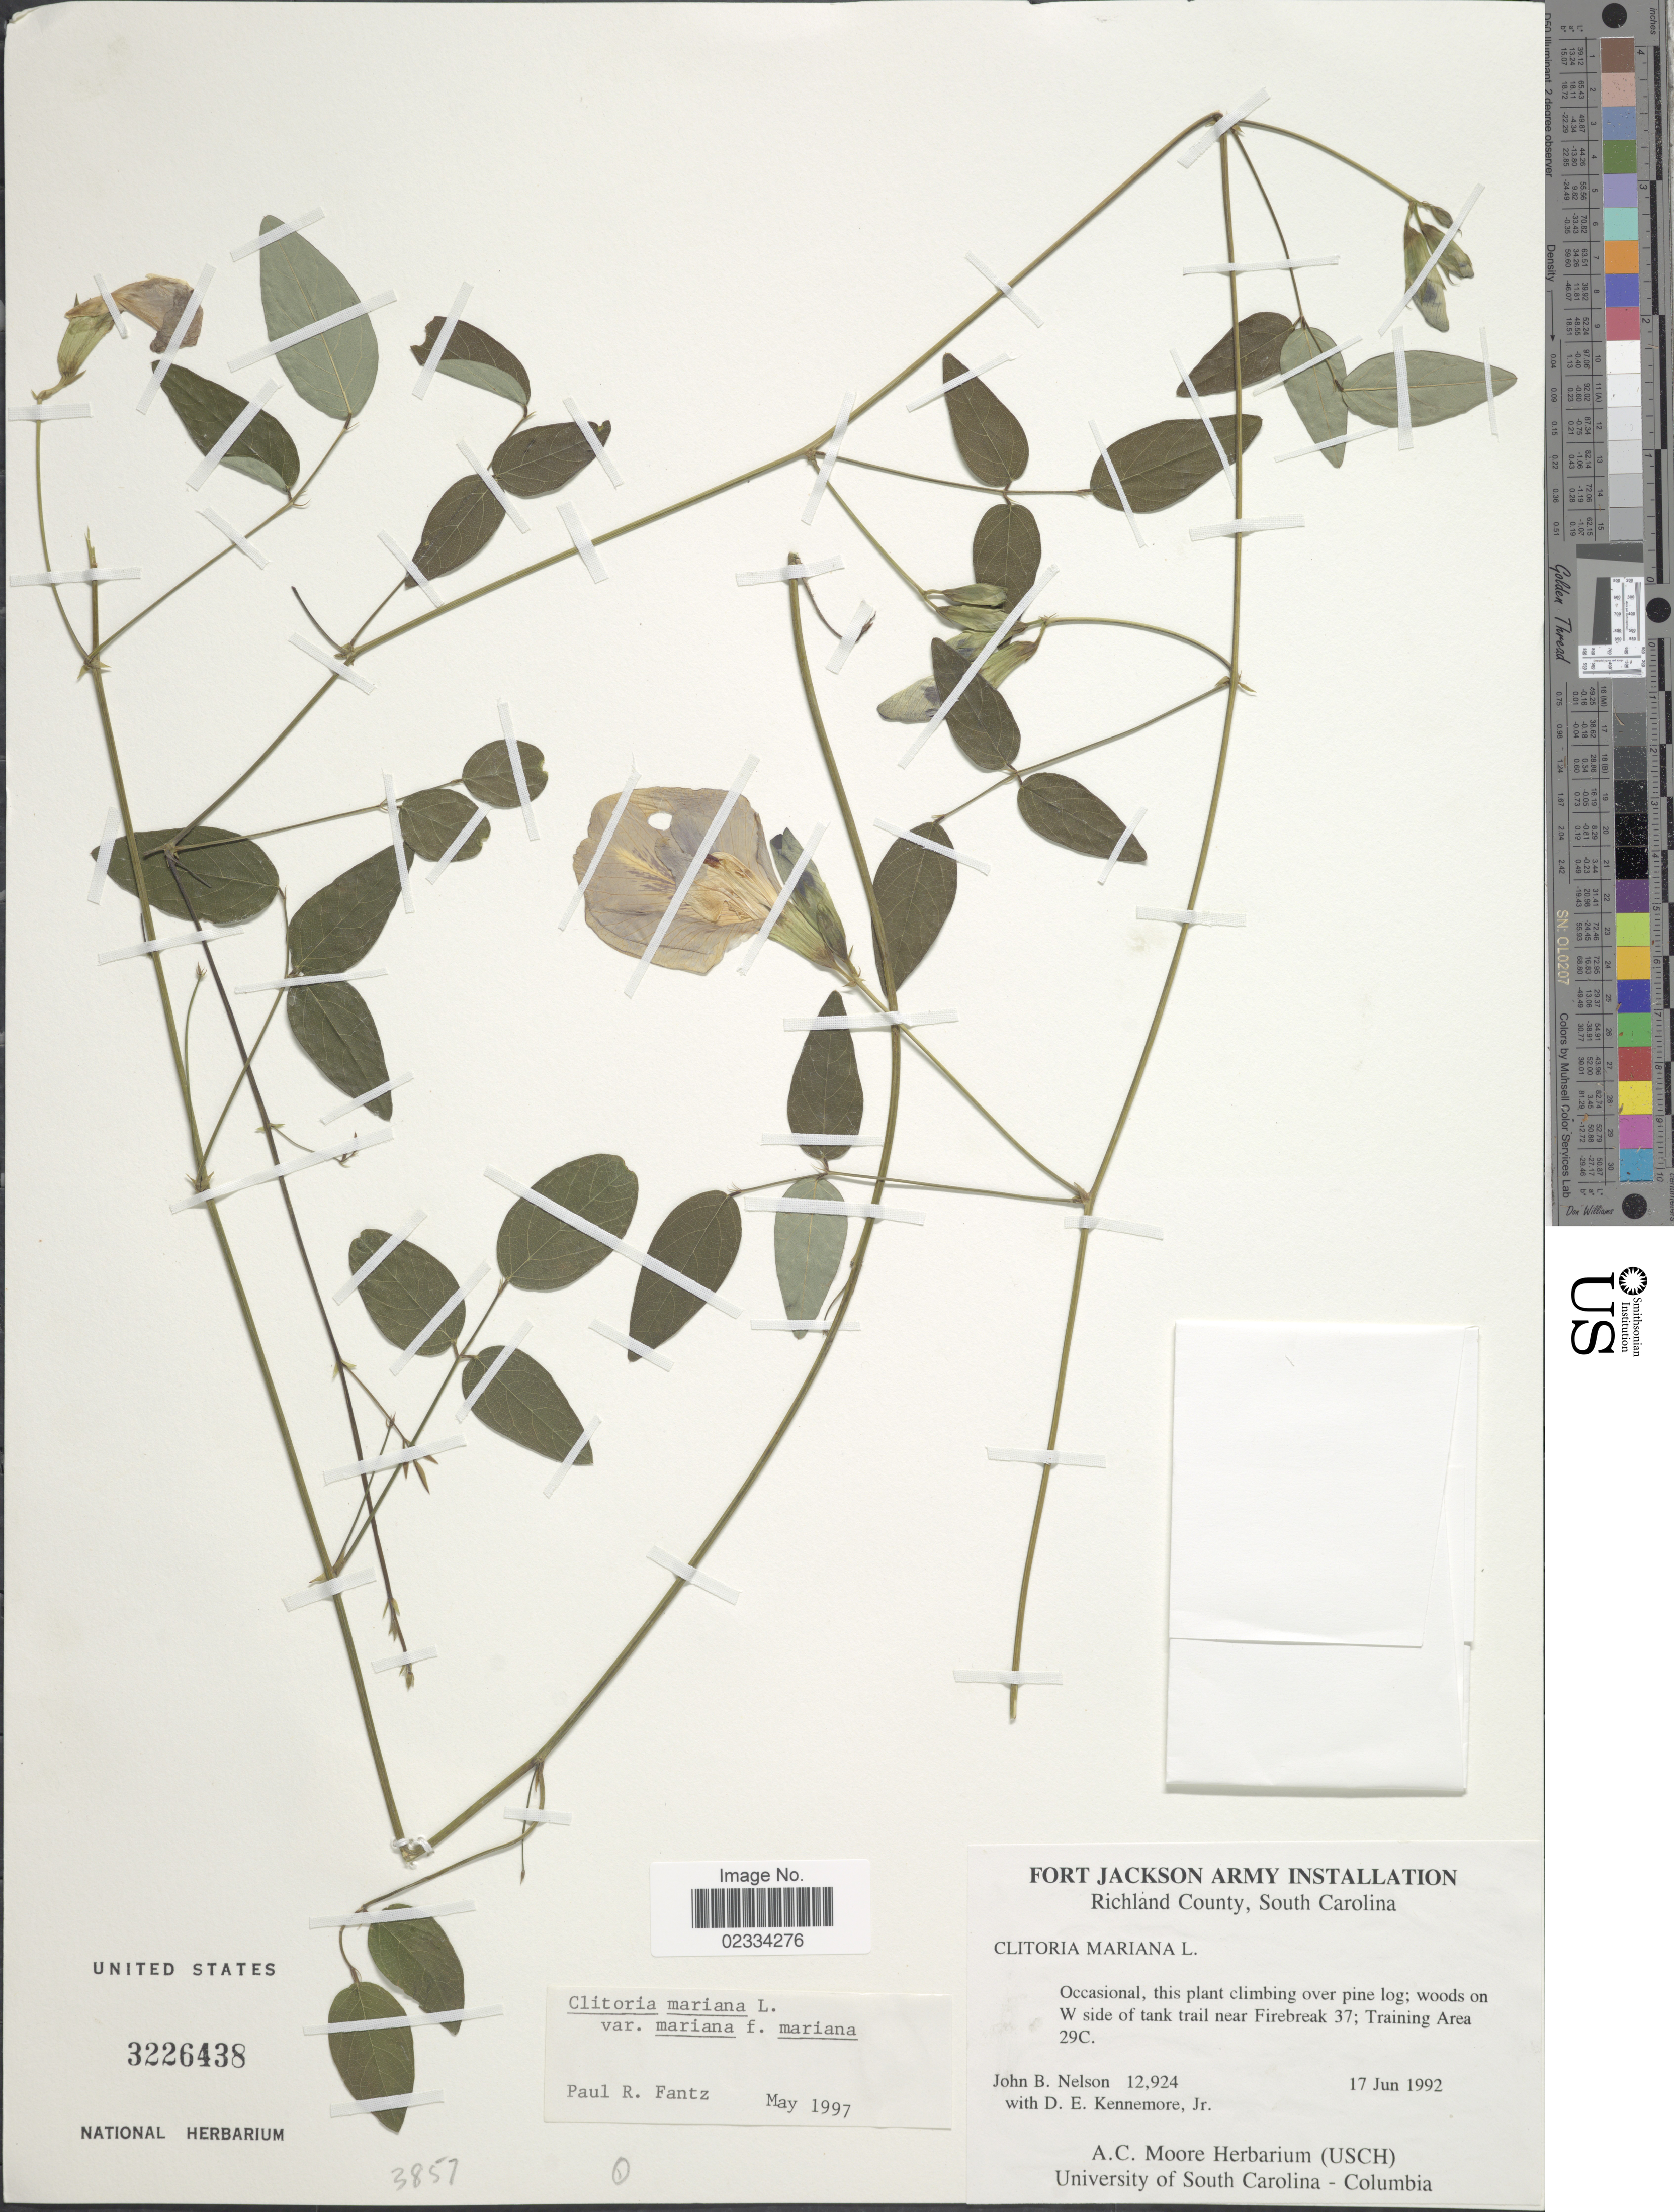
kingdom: Plantae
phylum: Tracheophyta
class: Magnoliopsida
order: Fabales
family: Fabaceae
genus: Clitoria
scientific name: Clitoria mariana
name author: L.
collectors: J. B. Nelson & D. Kennemore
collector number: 12294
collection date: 2002-06-17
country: United States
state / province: South Carolina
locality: Fort Jackson Army Installation. Richland County. W side of tank trail near Firebreak 37; Training Area 29C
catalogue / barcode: US 3226438